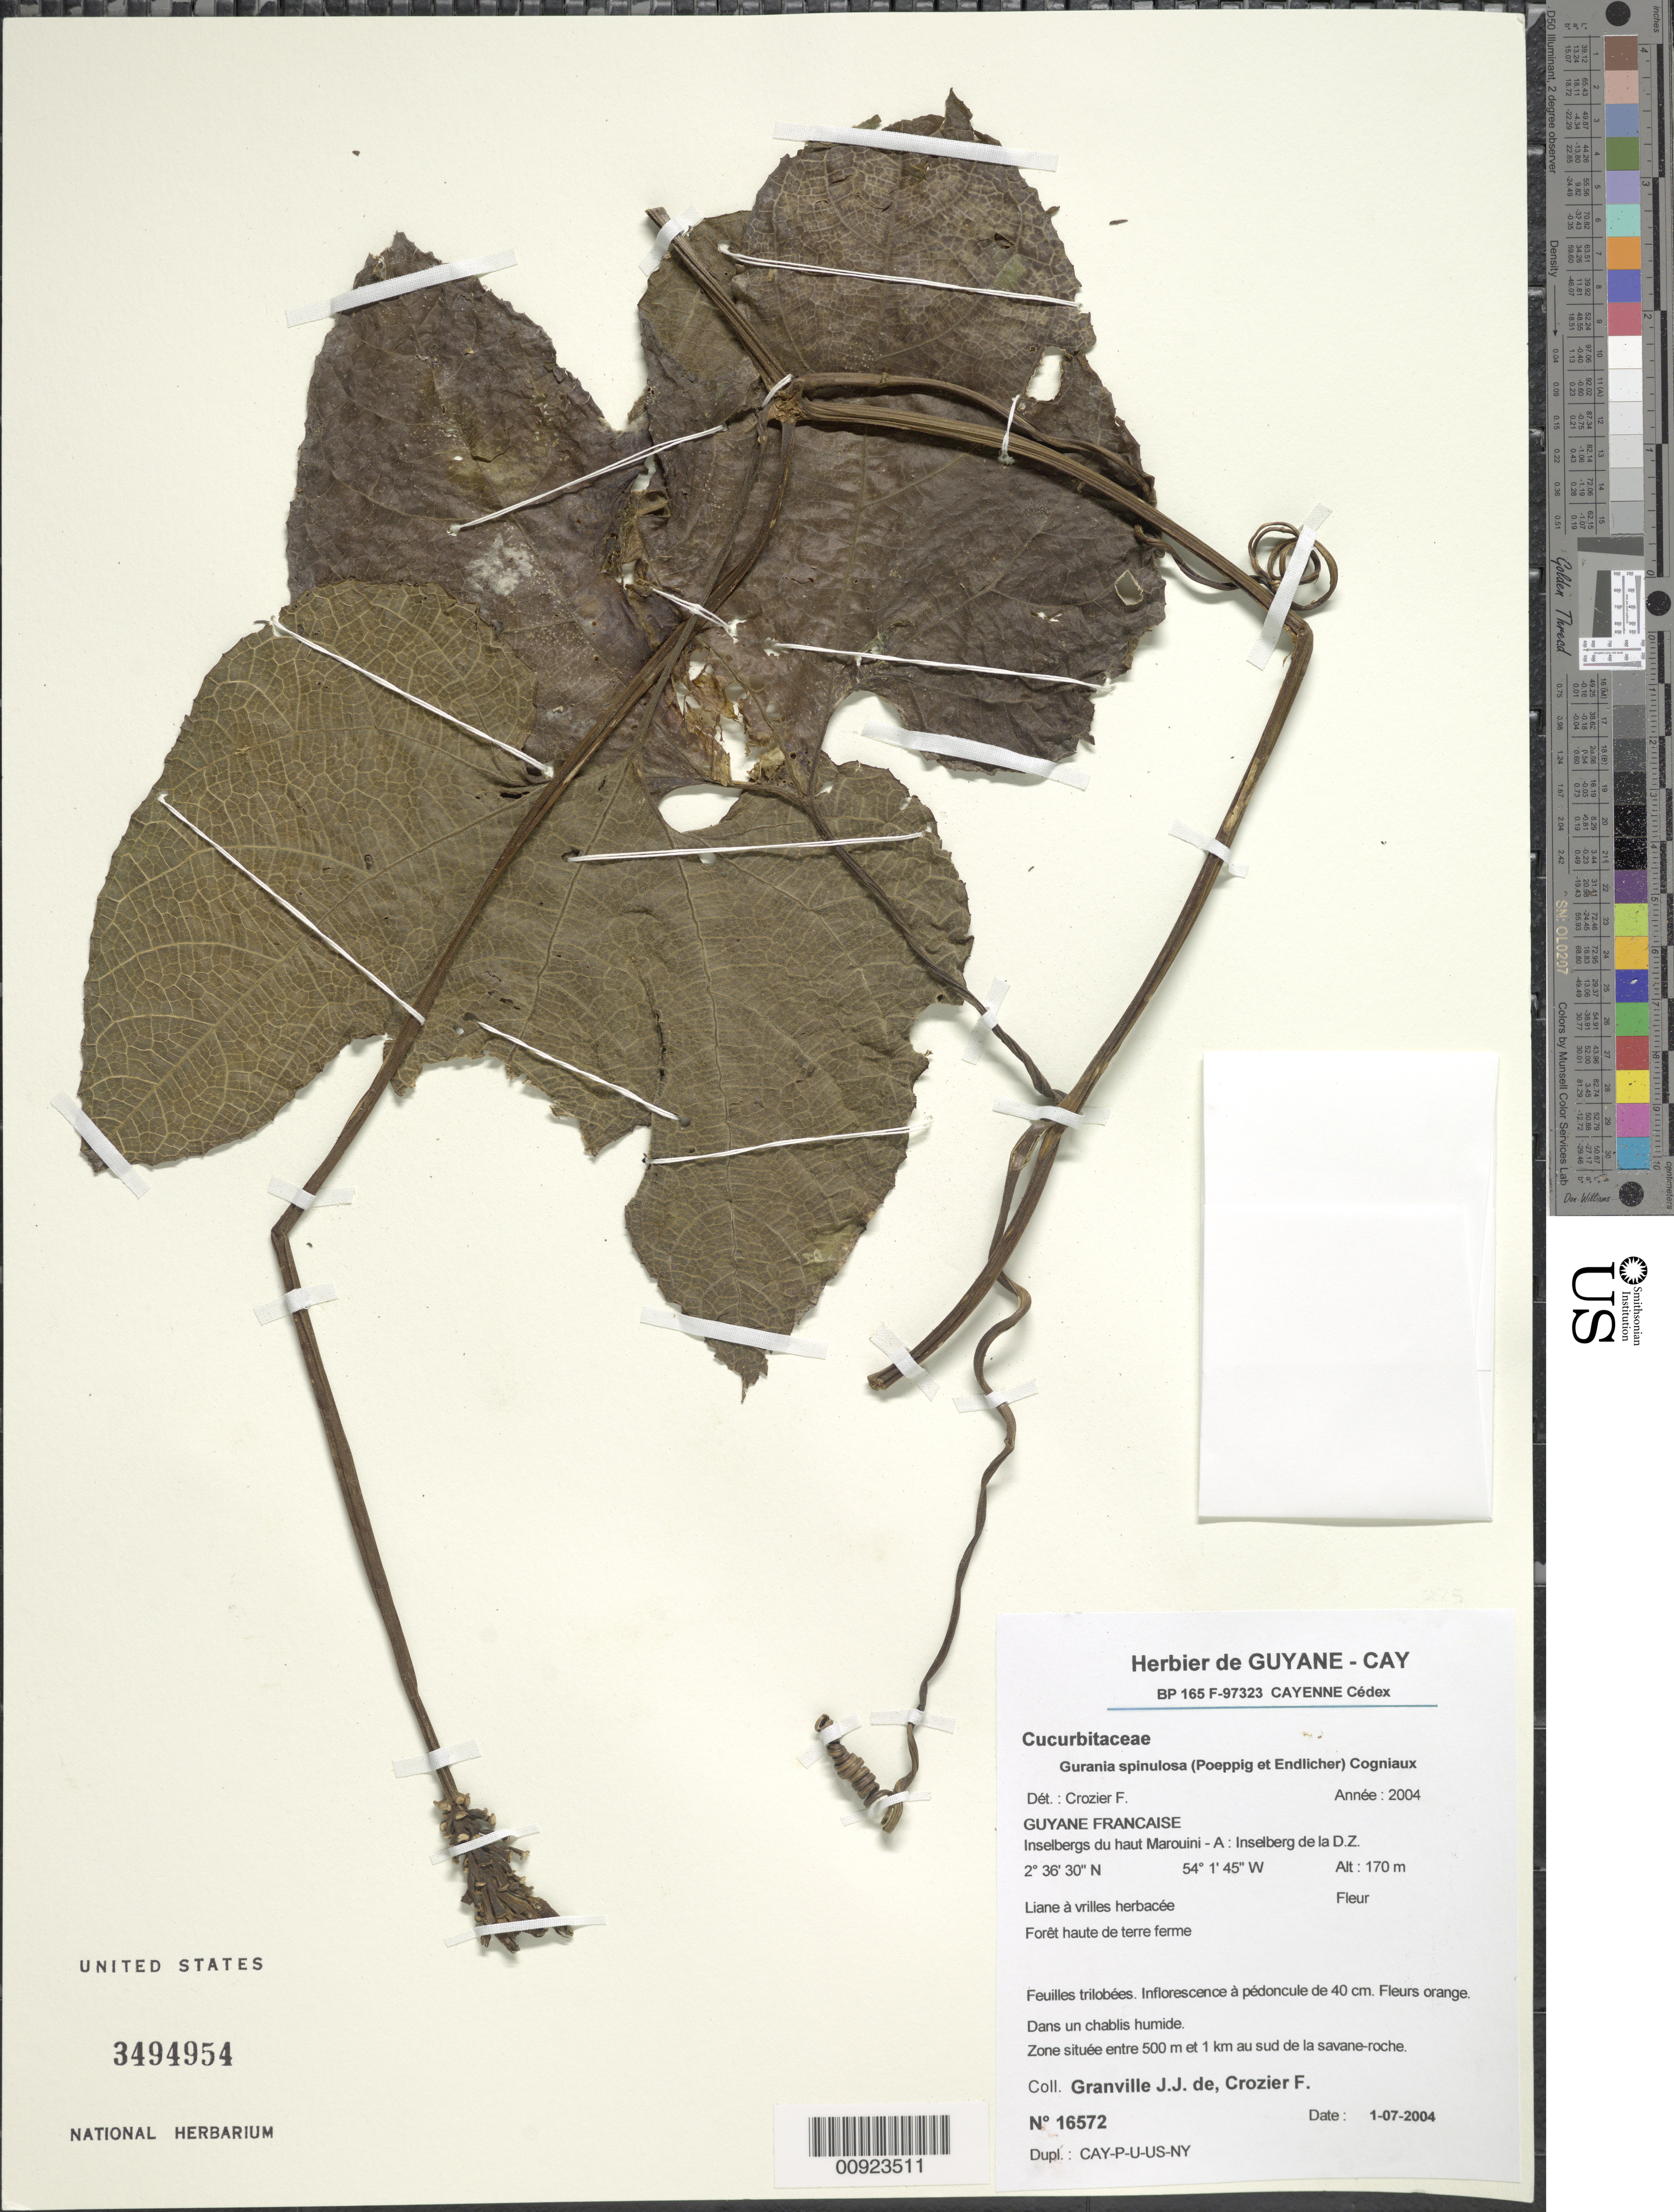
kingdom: Plantae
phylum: Tracheophyta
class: Magnoliopsida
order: Cucurbitales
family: Cucurbitaceae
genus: Gurania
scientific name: Gurania spinulosa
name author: (Poepp. & Endl.) Cogn.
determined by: Crozier, F.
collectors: J.-J. de Granville & F. Crozier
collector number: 16572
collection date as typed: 1-Jul-04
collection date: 2004-07-01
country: French Guiana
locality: Haut Marouini-A; Inselberg de la D.Z.; zone situee entre 500m et 1km au sud de la savane-roche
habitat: Foret haute de terre ferme; dans un chablis humide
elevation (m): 170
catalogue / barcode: US 3494954